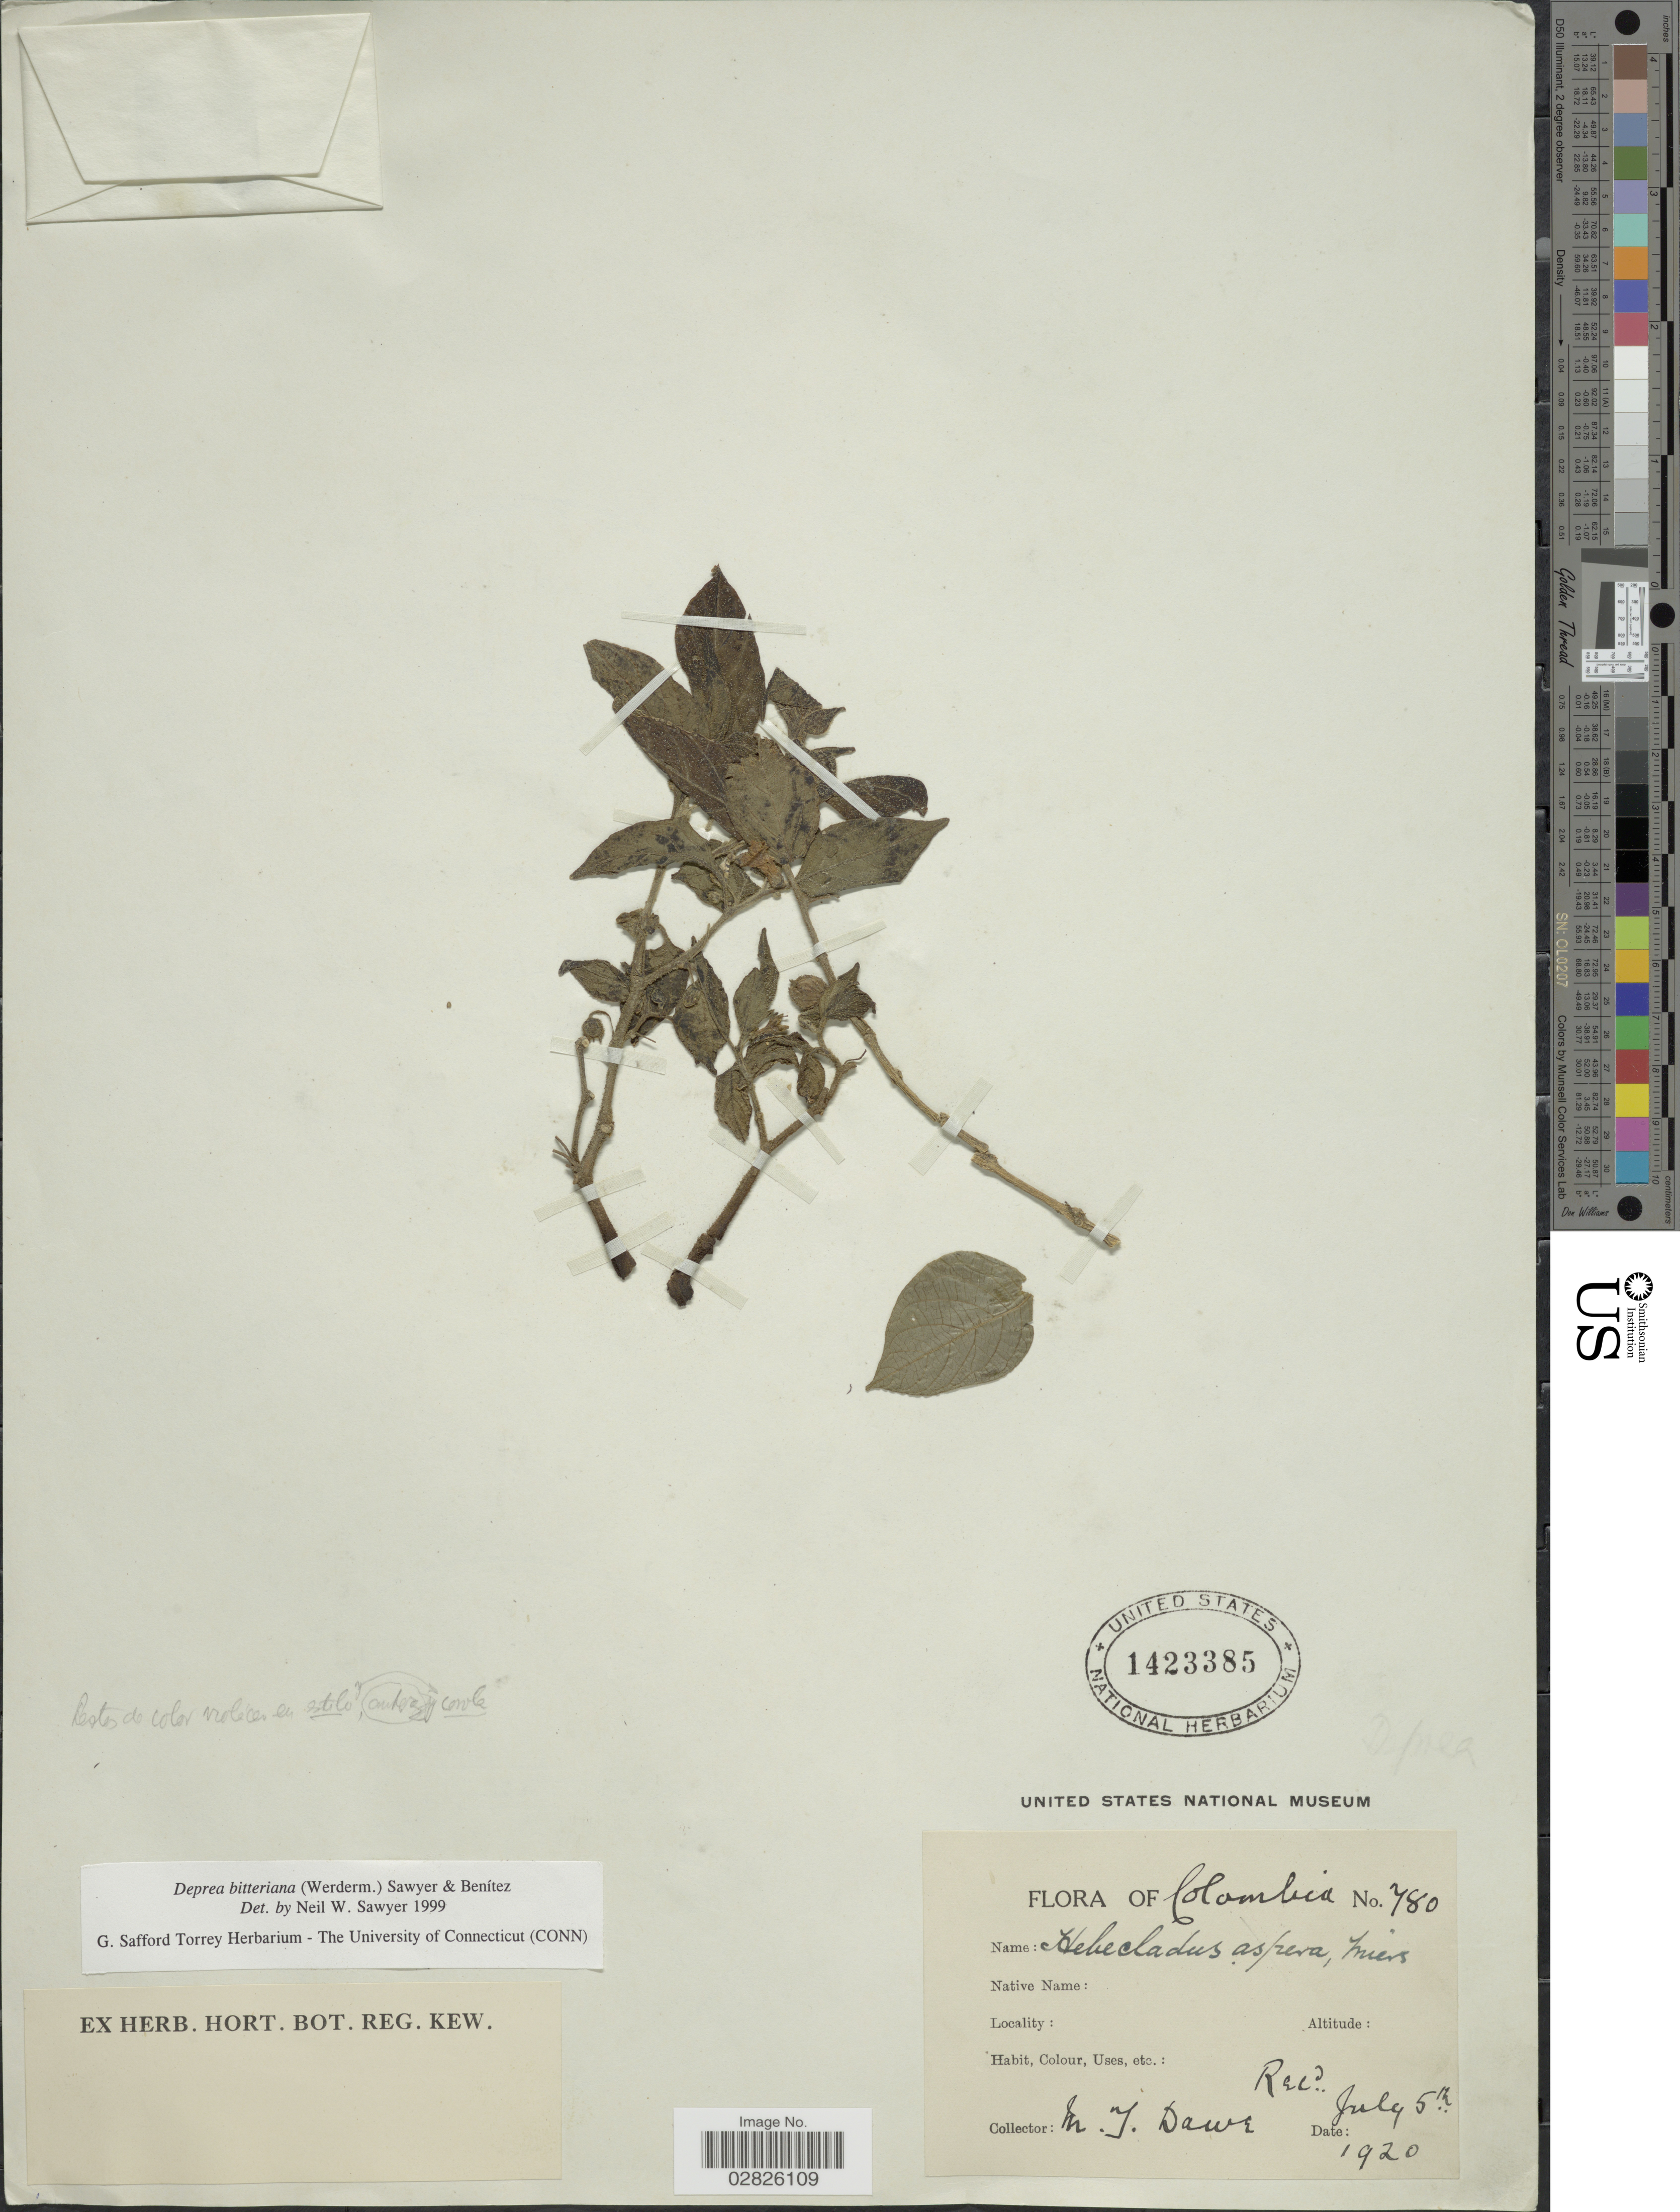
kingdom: Plantae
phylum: Tracheophyta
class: Magnoliopsida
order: Solanales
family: Solanaceae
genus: Deprea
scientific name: Deprea bitteriana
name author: (Werderm.) Sawyer & Benítez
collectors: M. T. Dawe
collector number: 780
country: Colombia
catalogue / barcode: US 1423385